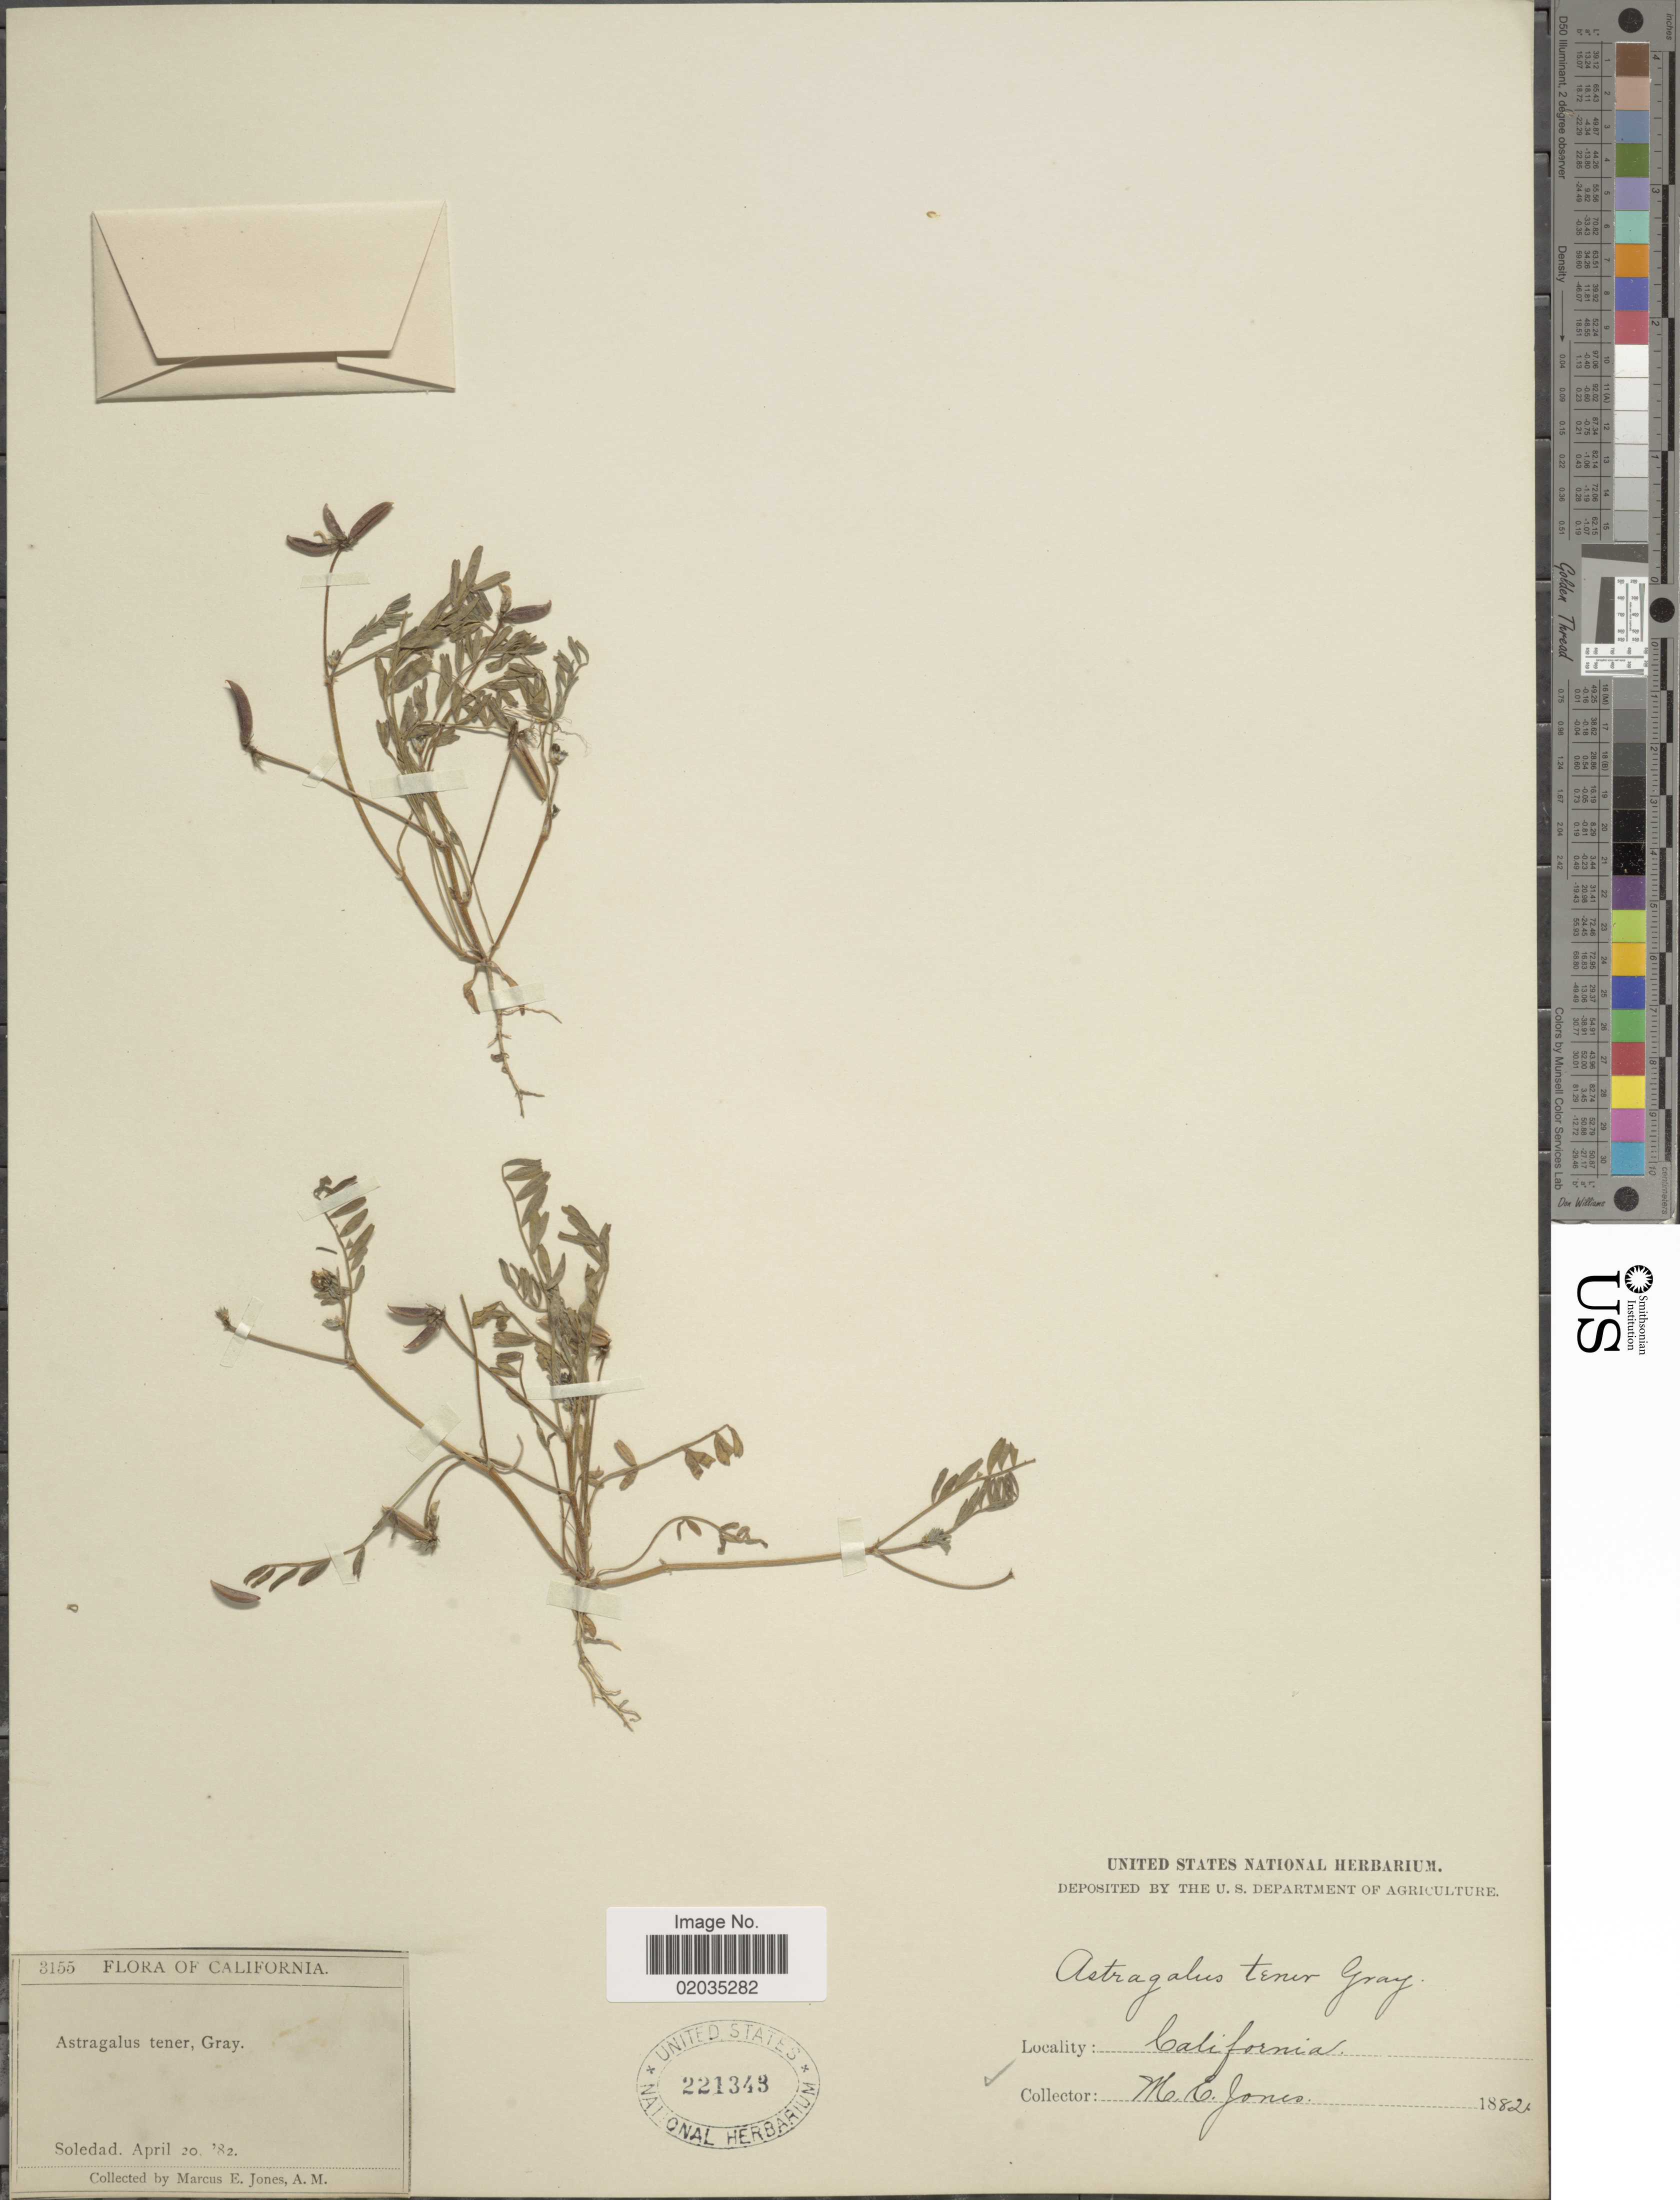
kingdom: Plantae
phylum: Tracheophyta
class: Magnoliopsida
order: Fabales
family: Fabaceae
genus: Astragalus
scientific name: Astragalus tener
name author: A. Gray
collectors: M. E. Jones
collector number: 3155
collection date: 1882-04-20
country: United States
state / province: California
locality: Soledad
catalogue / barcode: US 221343